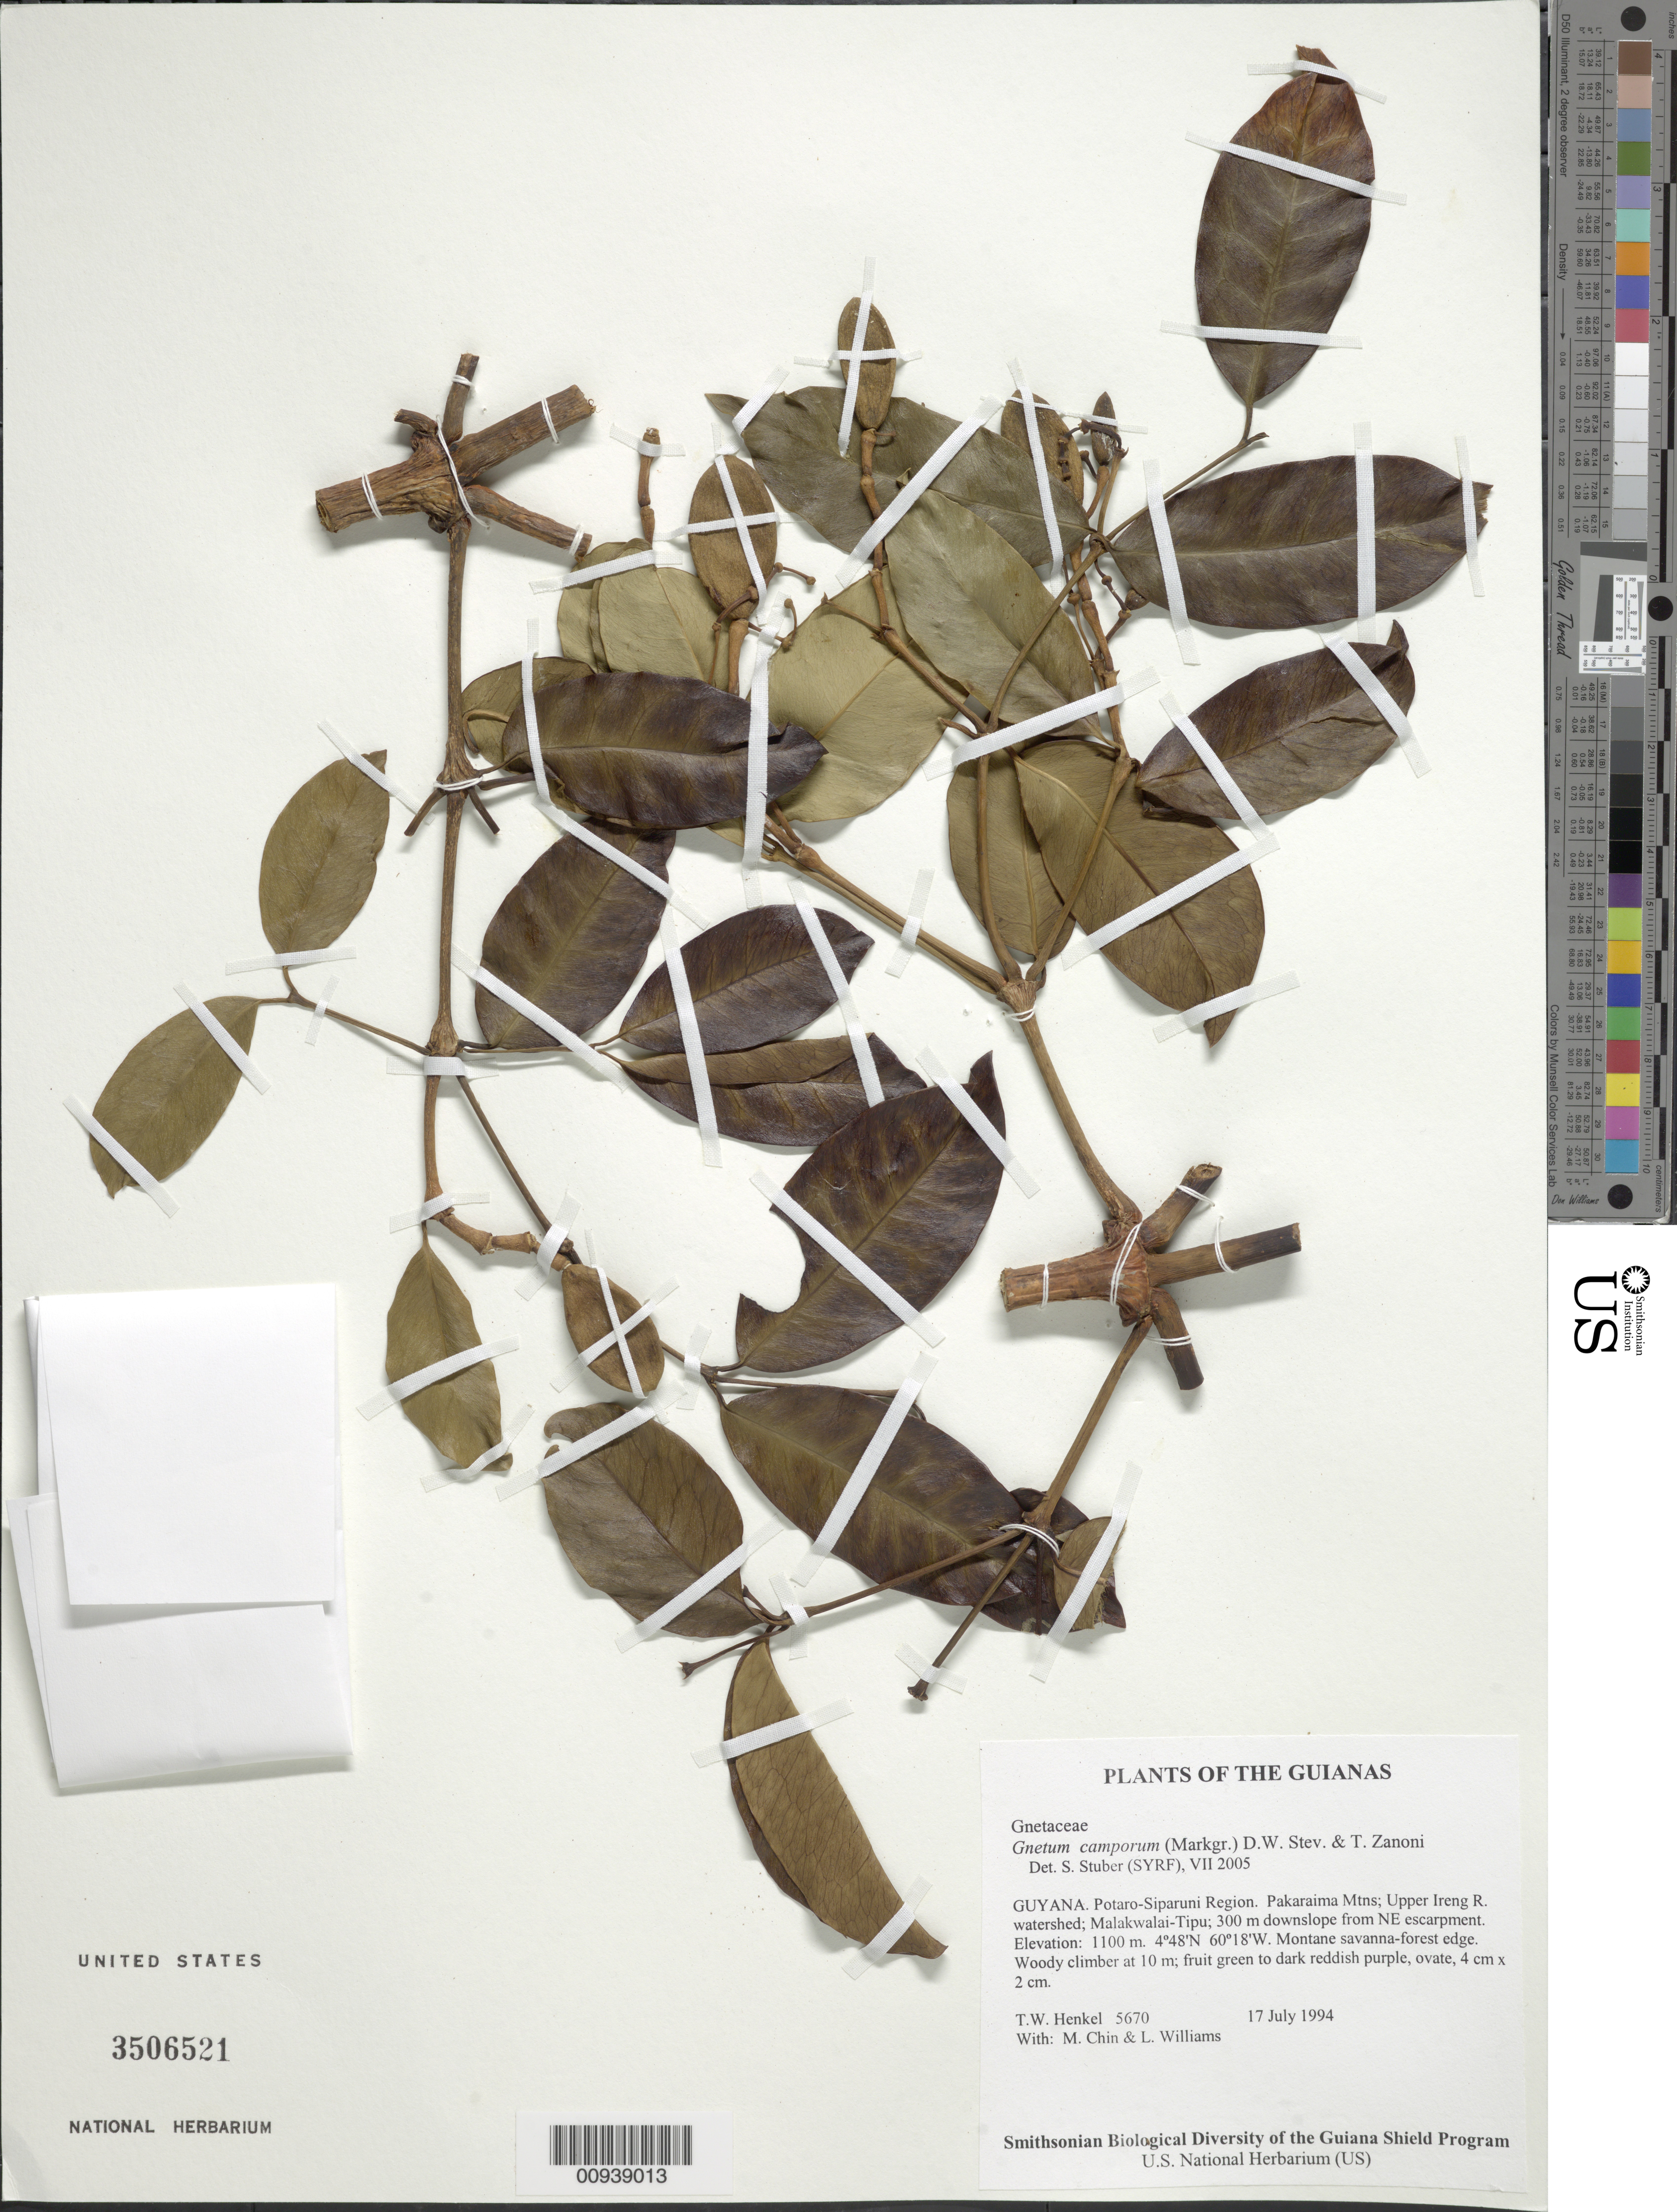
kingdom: Plantae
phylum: Tracheophyta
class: Gnetopsida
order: Gnetales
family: Gnetaceae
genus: Gnetum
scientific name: Gnetum camporum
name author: (Markgr.) D.W. Stev. & Zanoni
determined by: Stuber, S.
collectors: T. Henkel, M. Chin & L. Williams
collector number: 5670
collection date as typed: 17 July 1994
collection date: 1994-07-17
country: Guyana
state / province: Potaro-Siparuni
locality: Pakaraima Mtns; Upper Ireng R. watershed; Malakwalai-Tipu; 300 m downslope from NE escarpment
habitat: Montane savanna-forest edge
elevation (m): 1100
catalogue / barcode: US 3506521